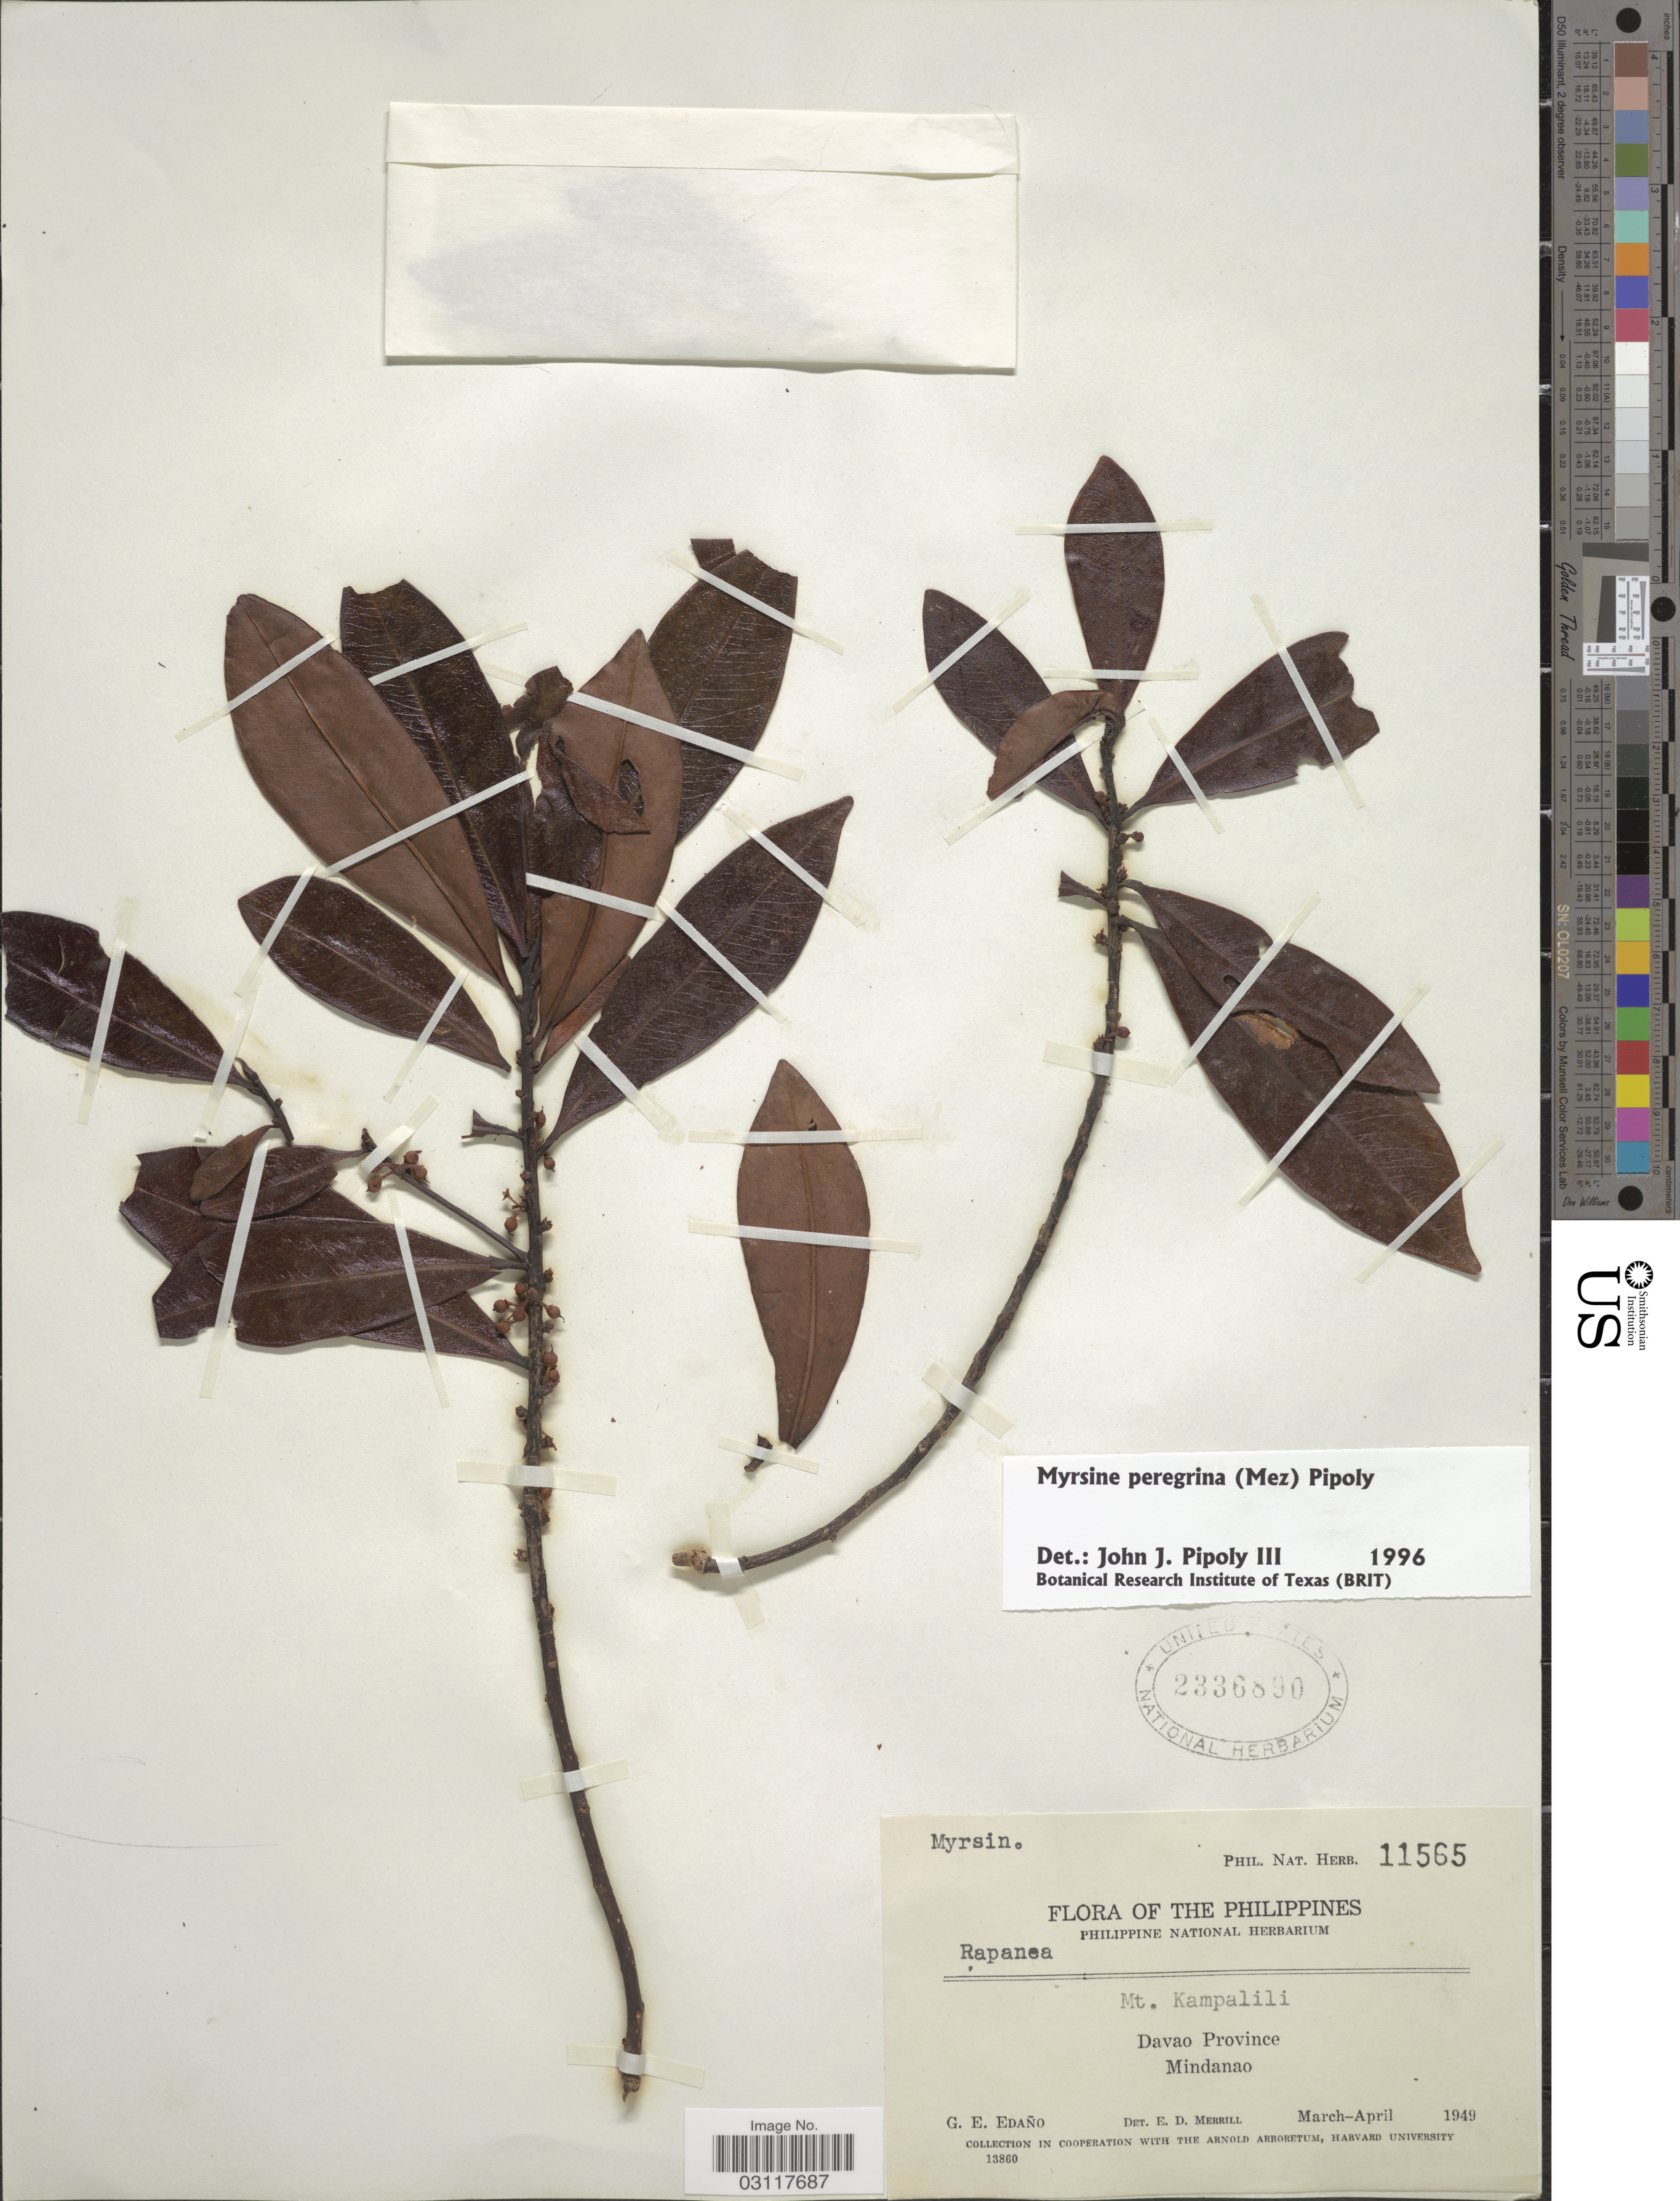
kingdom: Plantae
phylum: Tracheophyta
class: Magnoliopsida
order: Ericales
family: Primulaceae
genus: Myrsine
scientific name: Myrsine peregrina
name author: (Mez) Pipoly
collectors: G. E. Edaño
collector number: Phil. Nat. Herb. 11565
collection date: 1949-03/1949-04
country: Philippines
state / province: Davao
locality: Mt. Kampalili, Davao Province, Mindanao.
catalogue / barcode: US 2336890